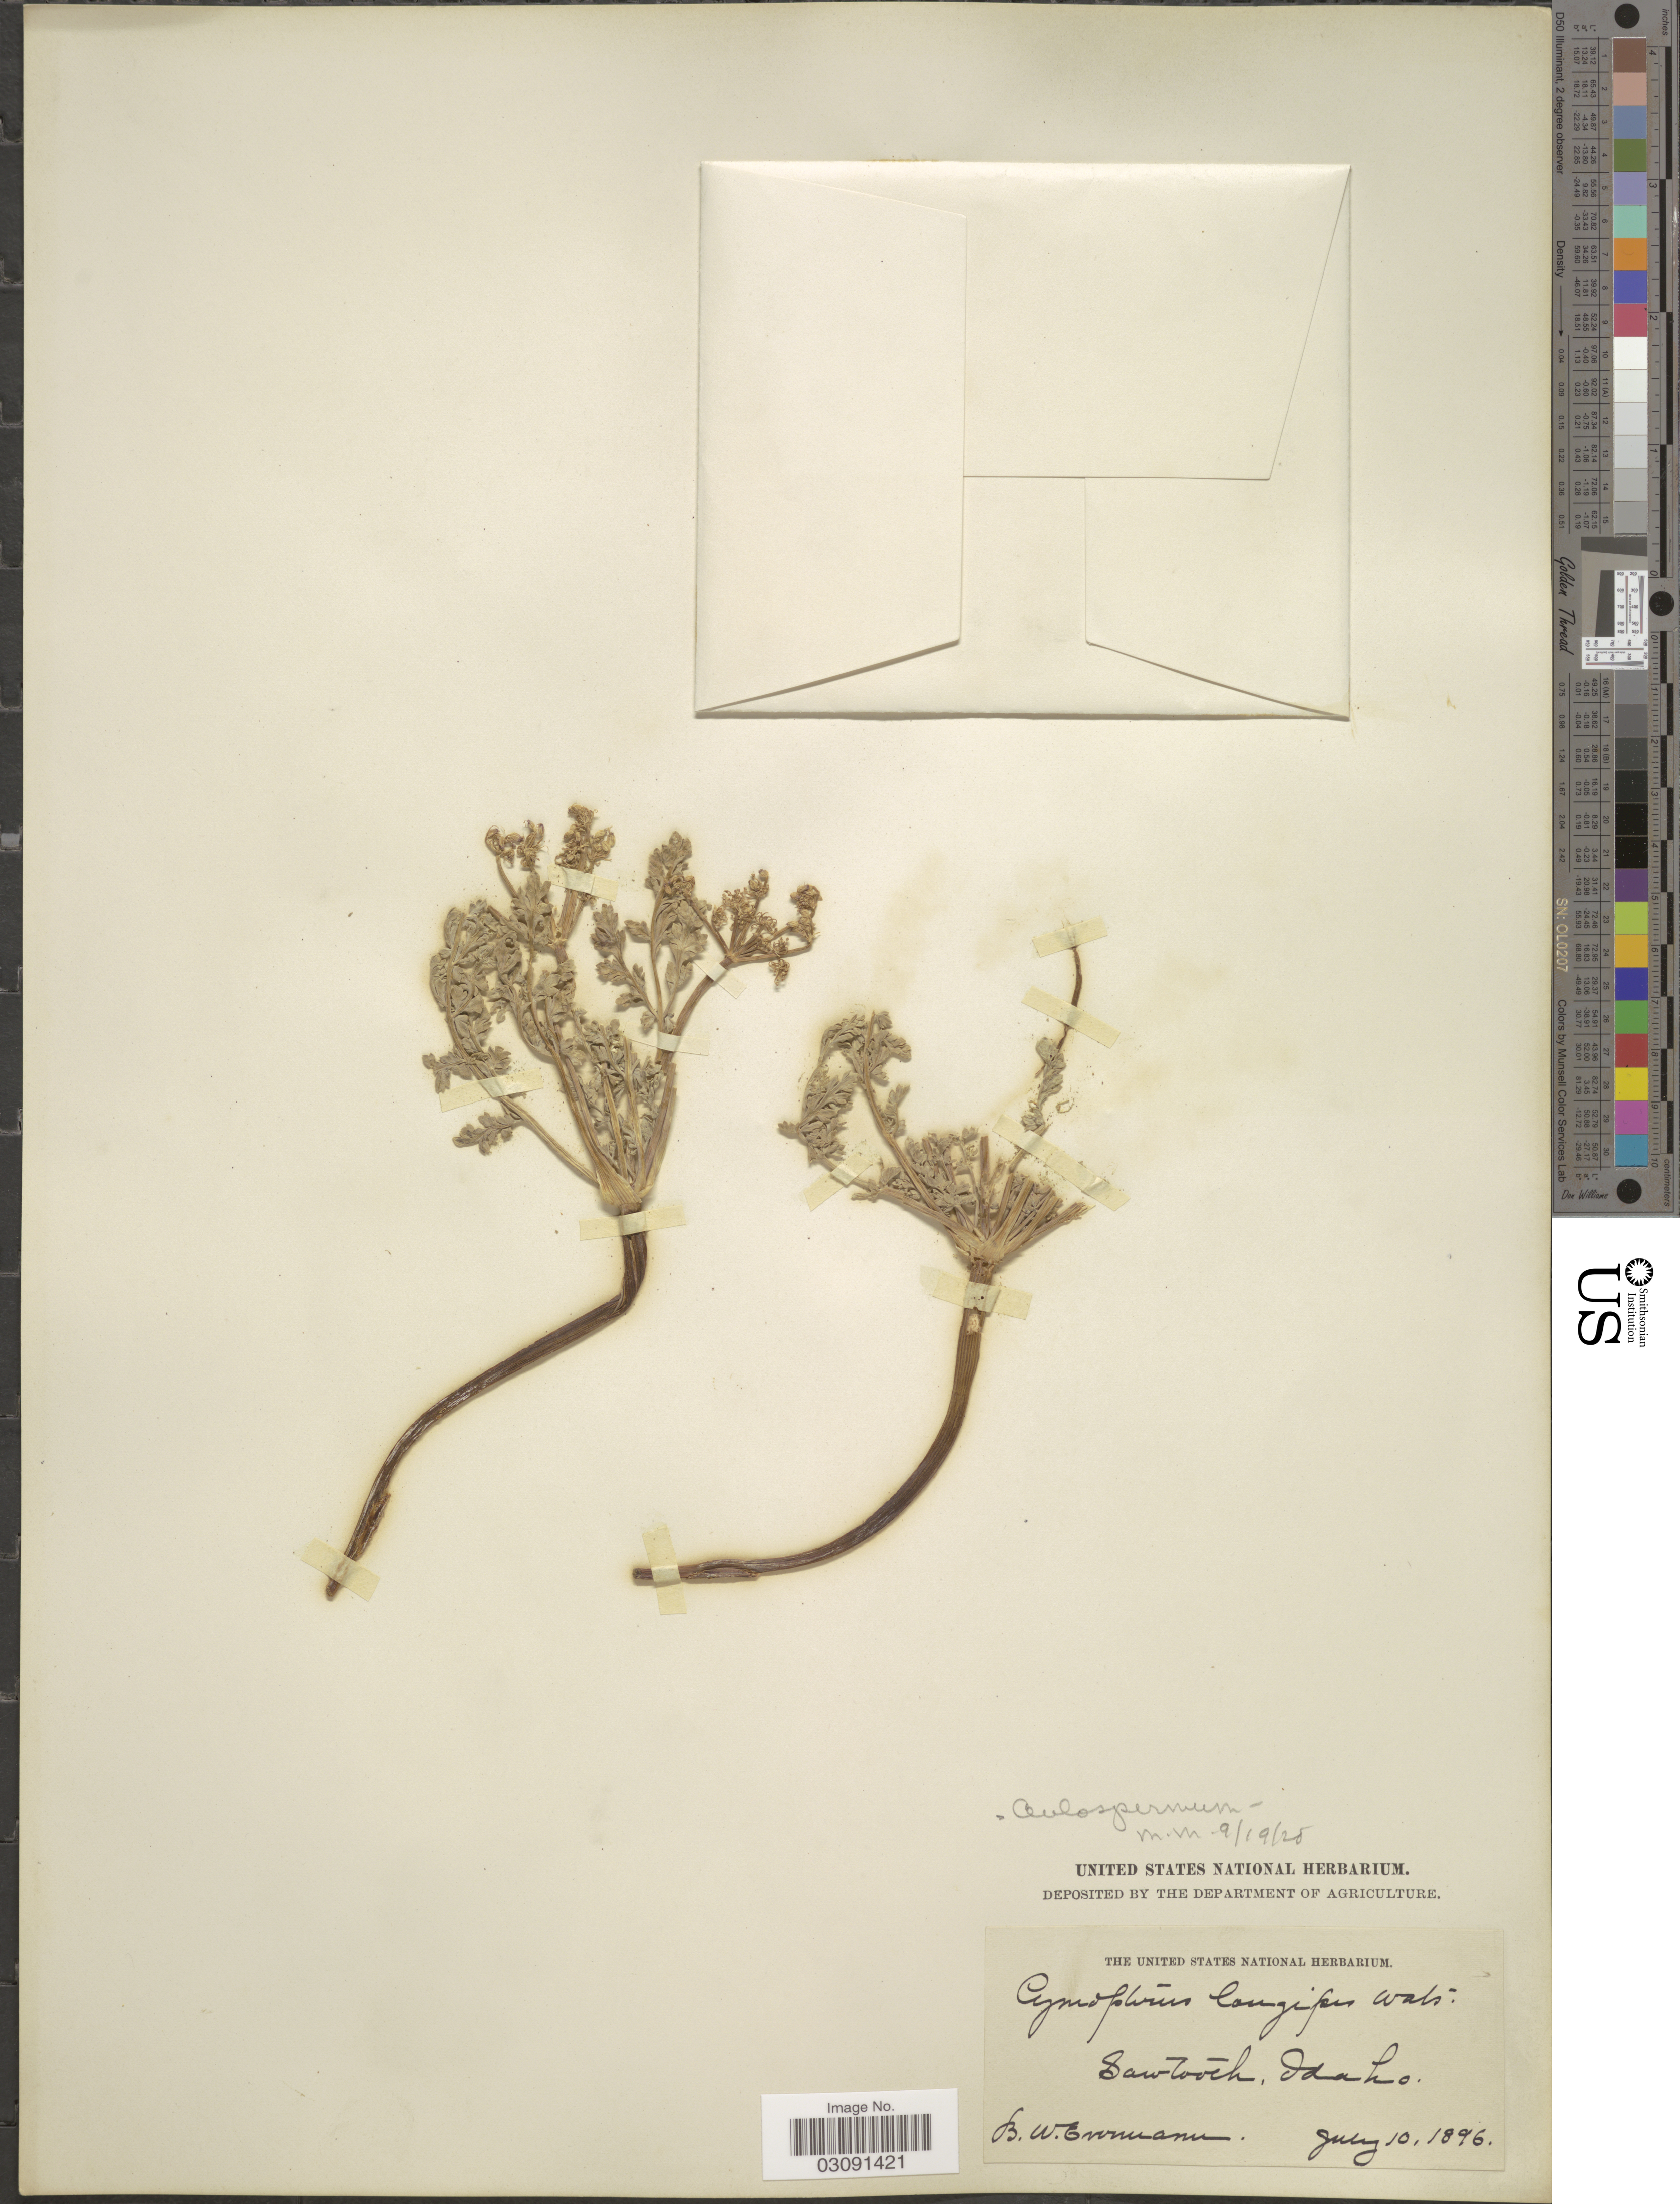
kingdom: Plantae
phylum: Tracheophyta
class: Magnoliopsida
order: Apiales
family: Apiaceae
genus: Cymopterus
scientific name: Cymopterus longipes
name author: S. Watson in C. King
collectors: B. W. Evermann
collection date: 1896-07-10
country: United States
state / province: Idaho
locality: Sawtooth.